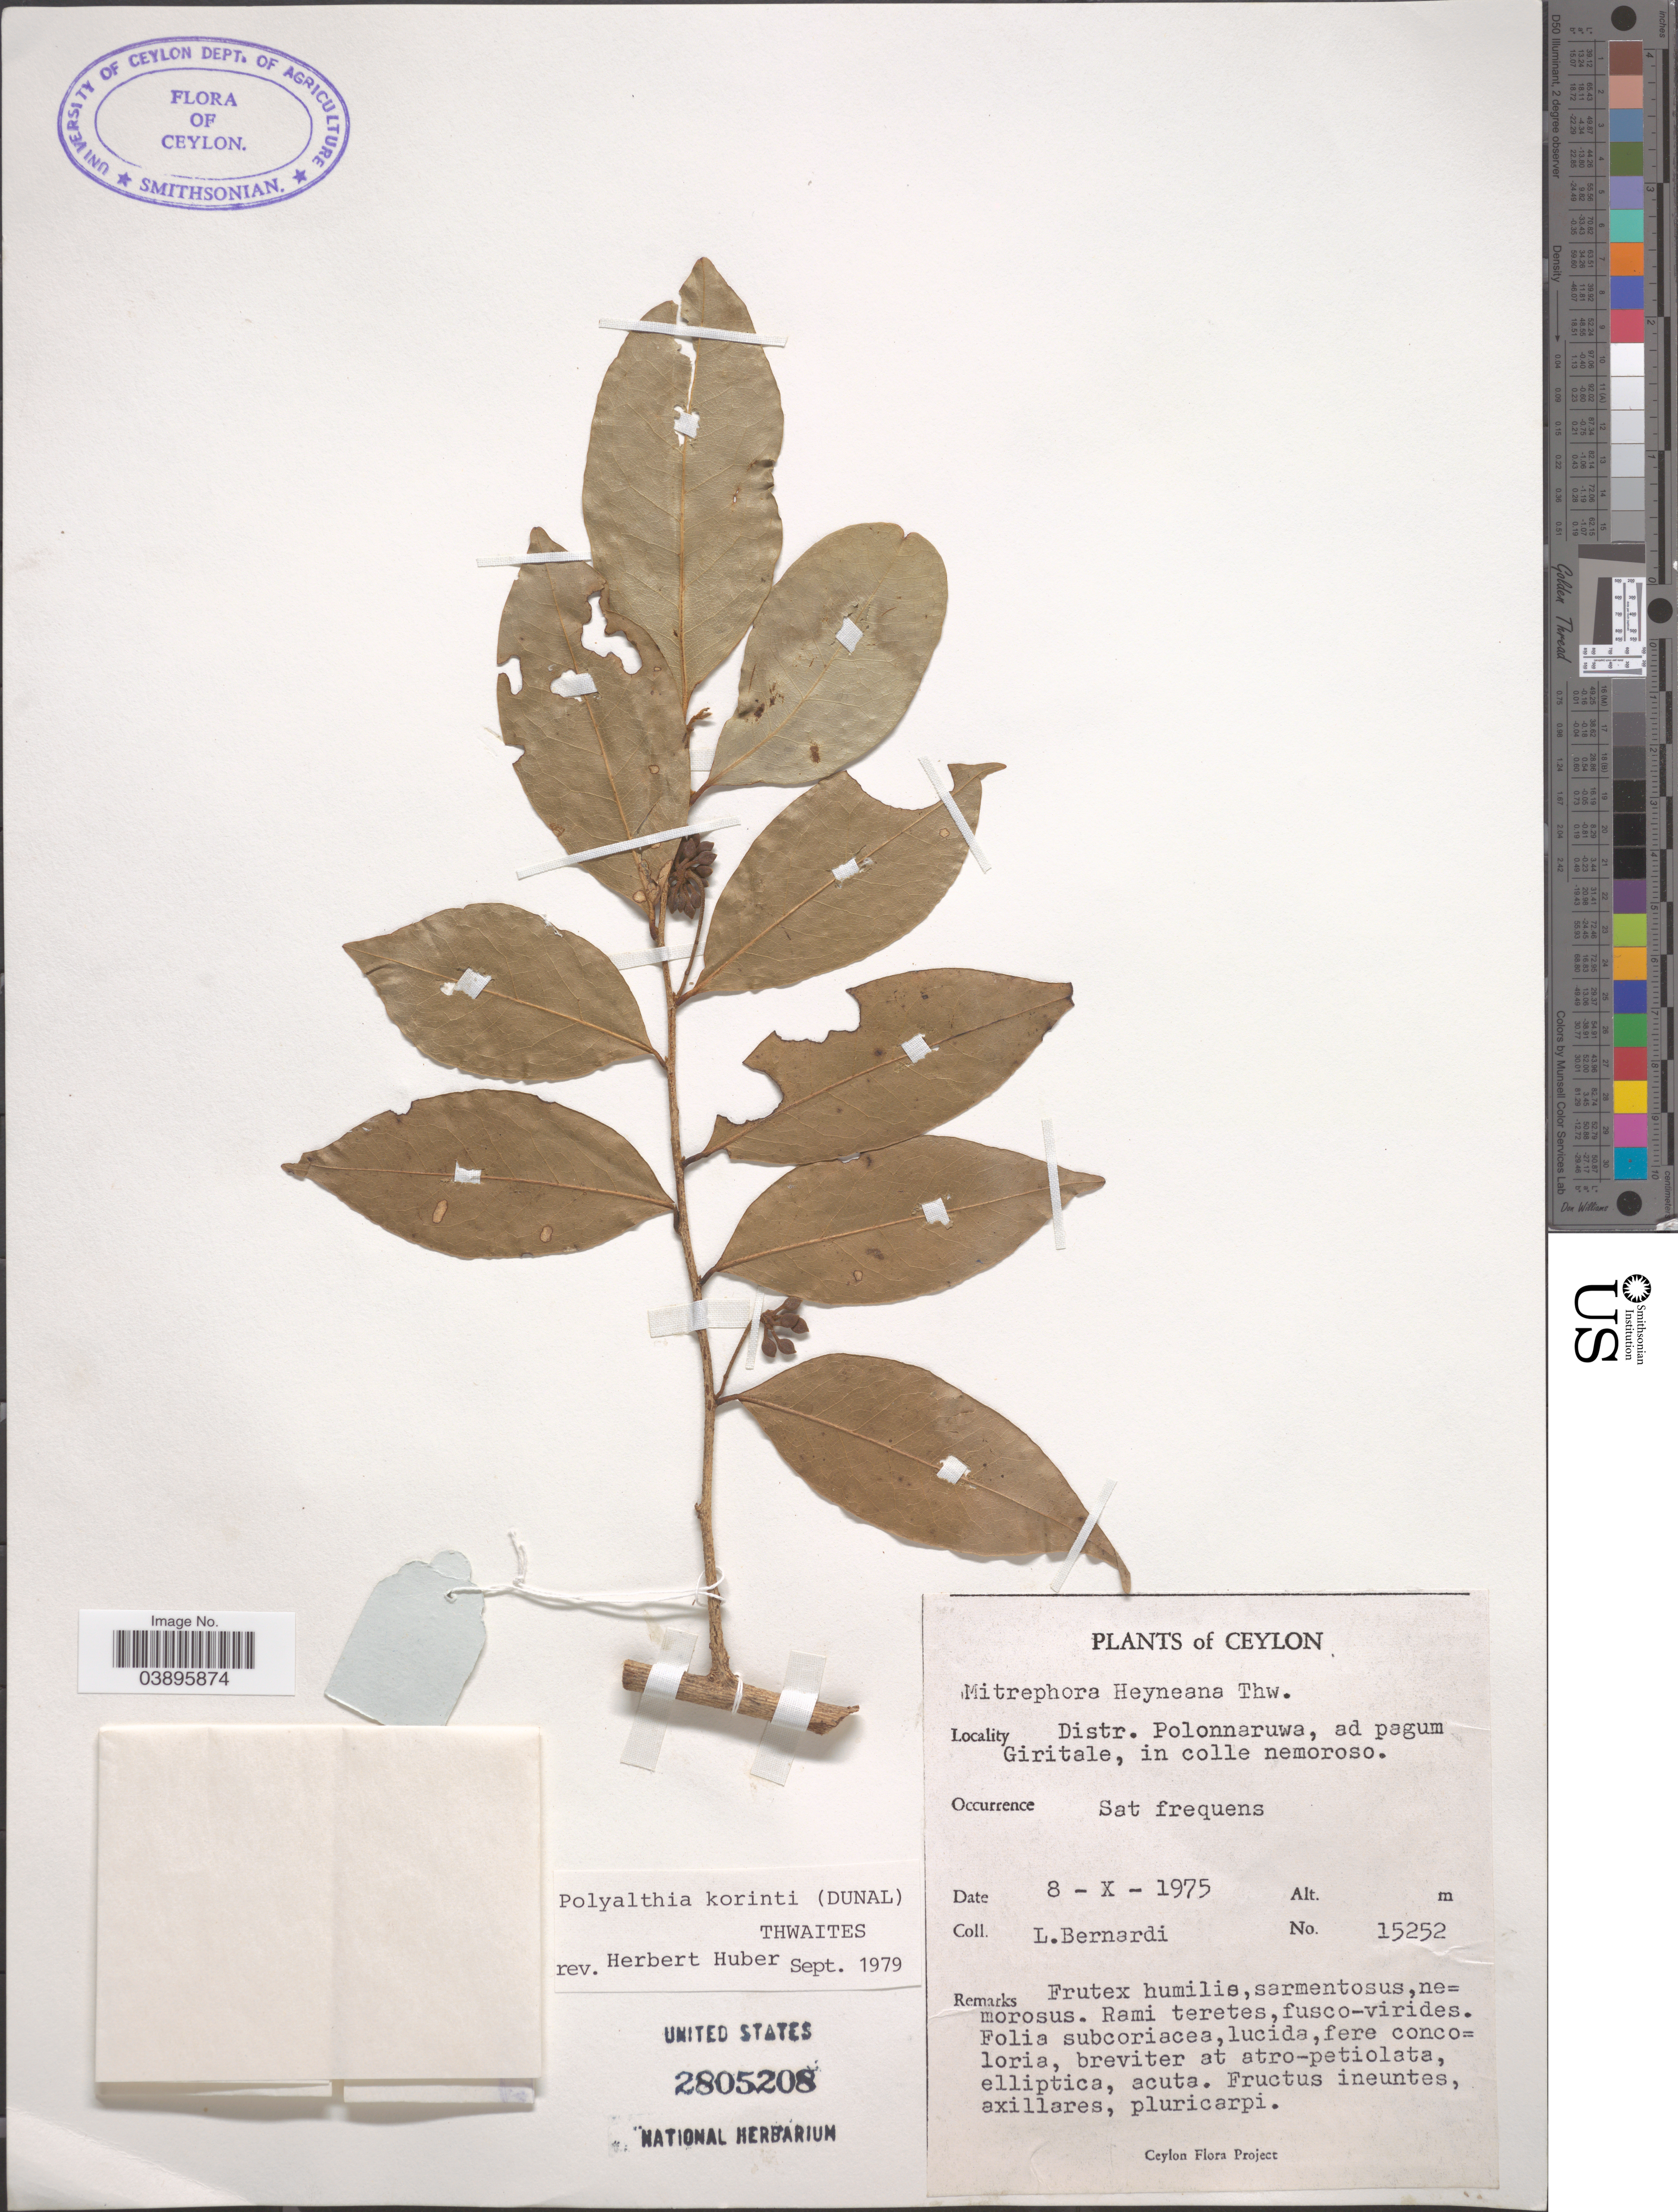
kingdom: Plantae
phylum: Tracheophyta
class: Magnoliopsida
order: Magnoliales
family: Annonaceae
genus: Polyalthia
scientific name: Polyalthia korinti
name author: (Dunal) Thwaites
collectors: L. Bernardi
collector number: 15252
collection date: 1975-10-08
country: Sri Lanka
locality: Ceylon. Distr. Polonnaruwa, ad pagum Giritale, in colle nemoroso.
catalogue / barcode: US 2805208